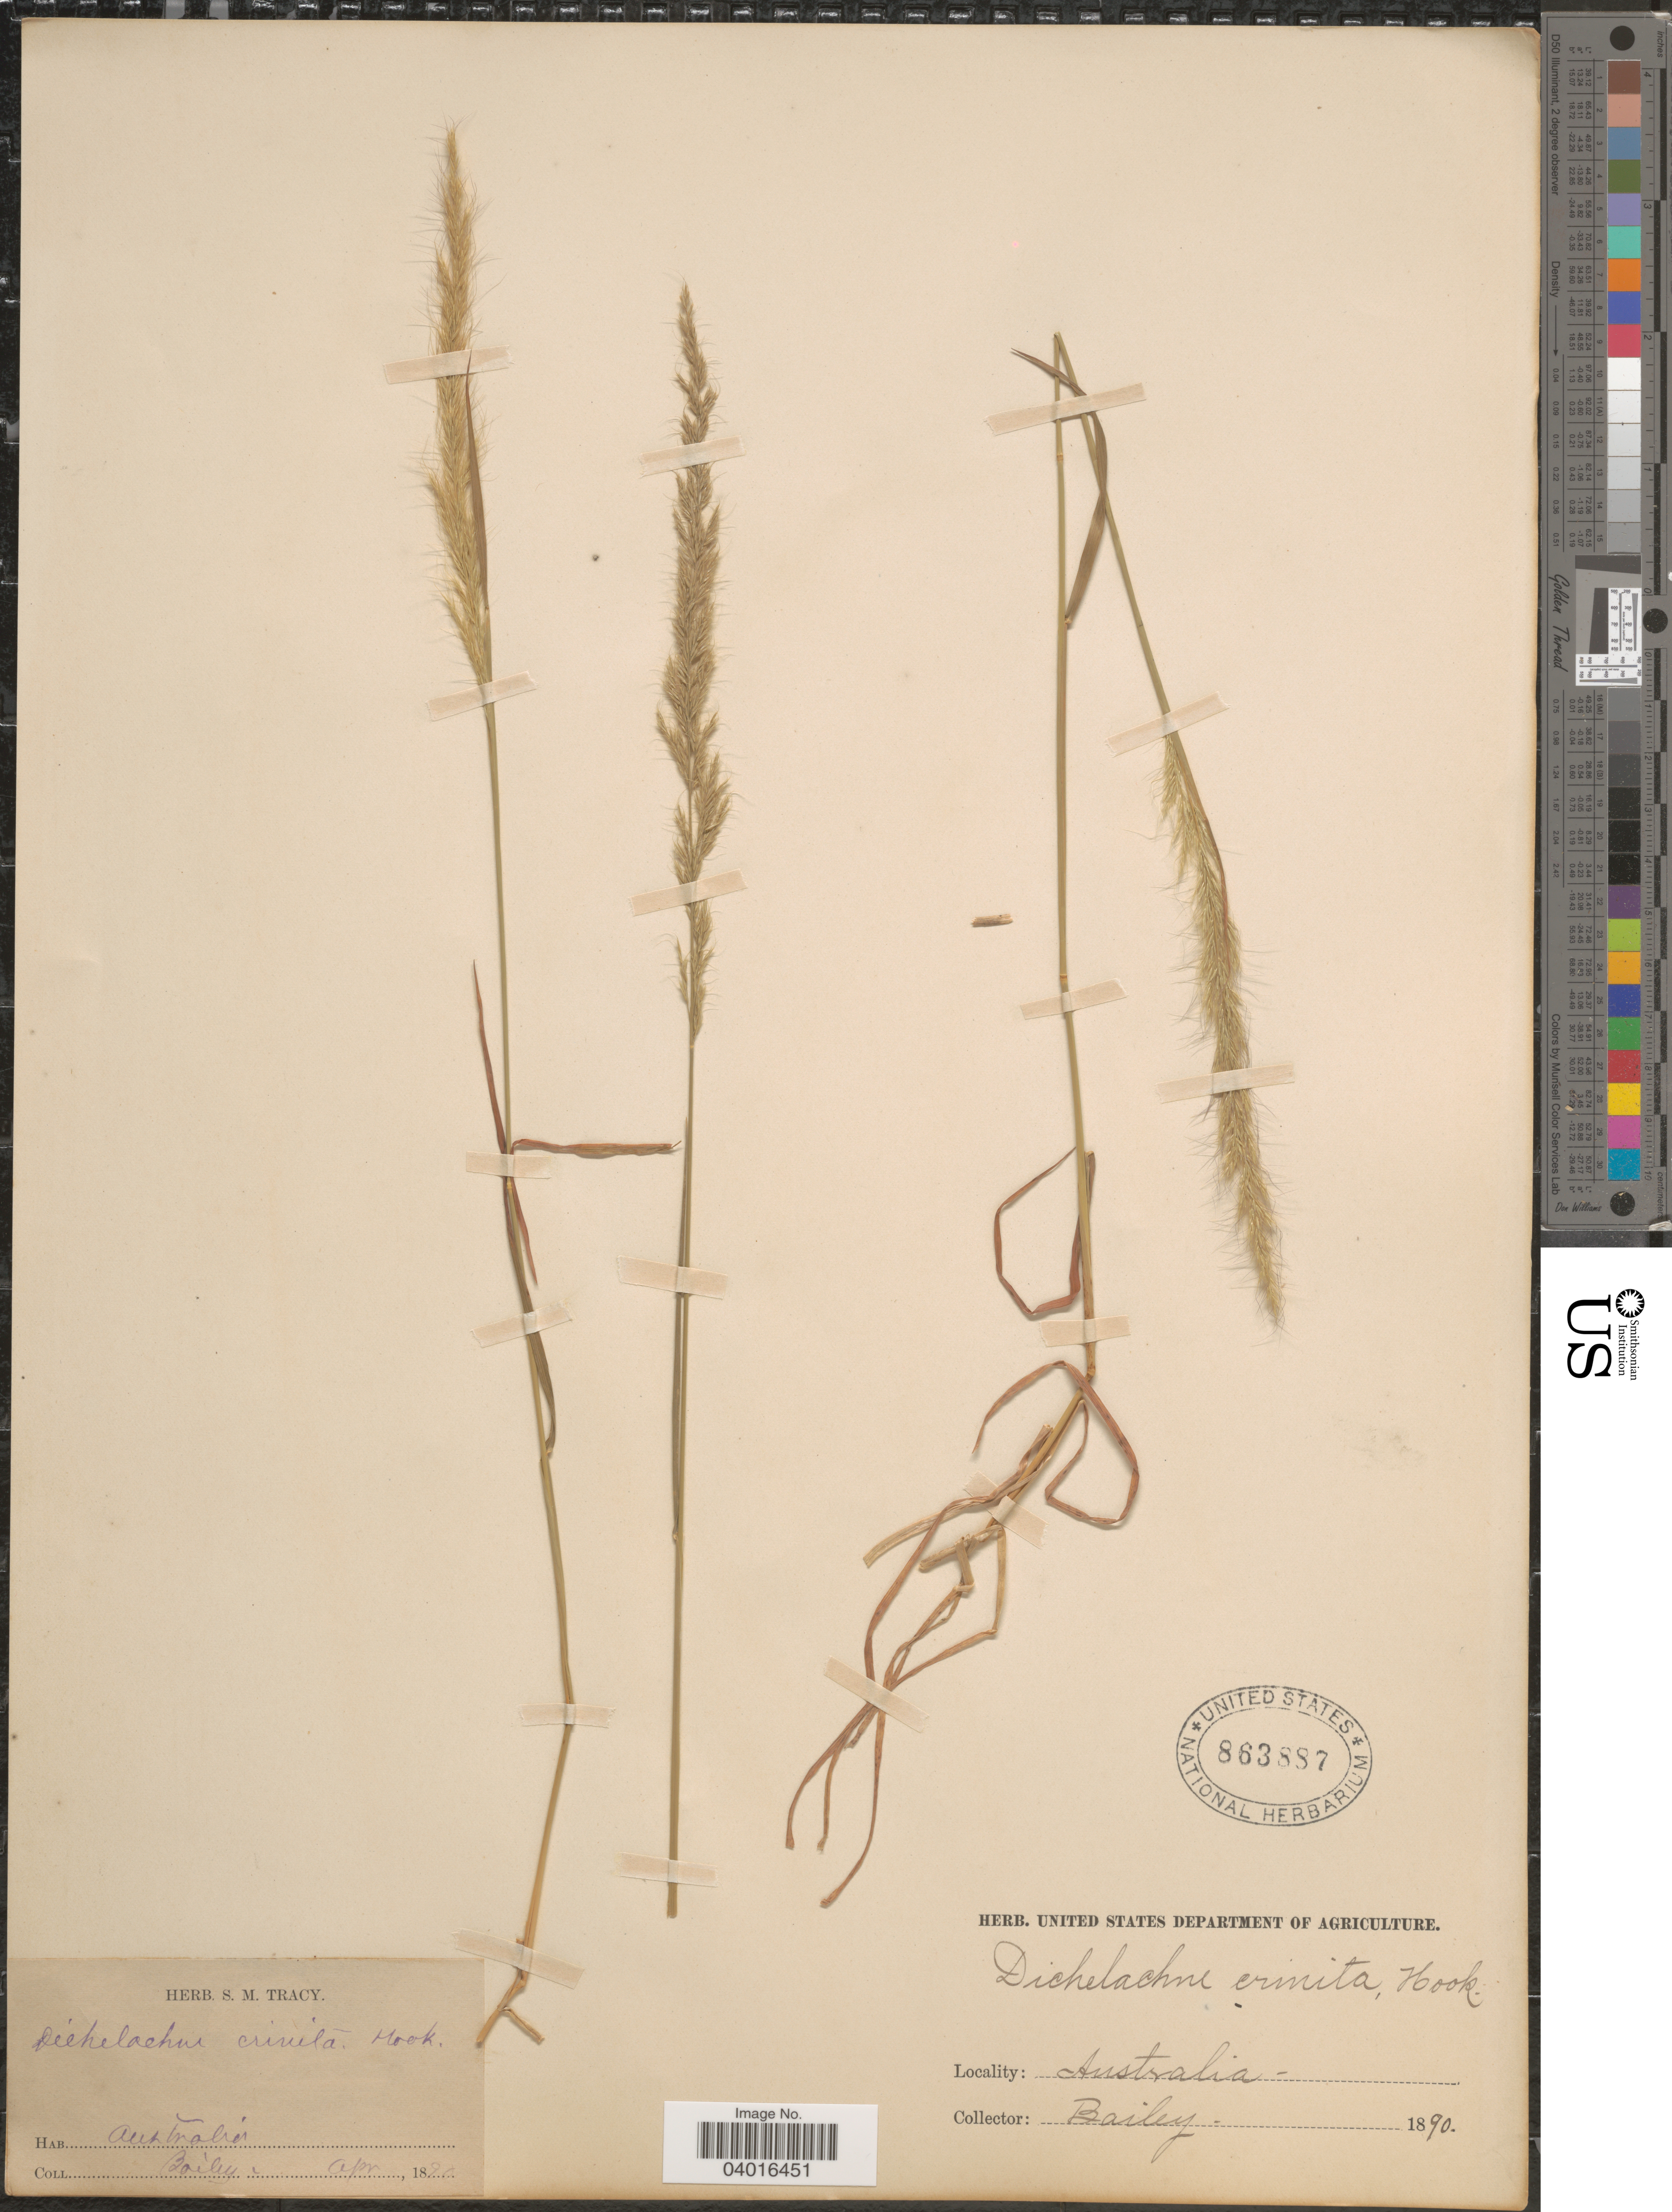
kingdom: Plantae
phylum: Tracheophyta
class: Liliopsida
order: Poales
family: Poaceae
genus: Dichelachne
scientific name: Dichelachne micrantha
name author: (Cav.) Domin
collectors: Bailey, --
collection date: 1890-04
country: Australia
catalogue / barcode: US 863887